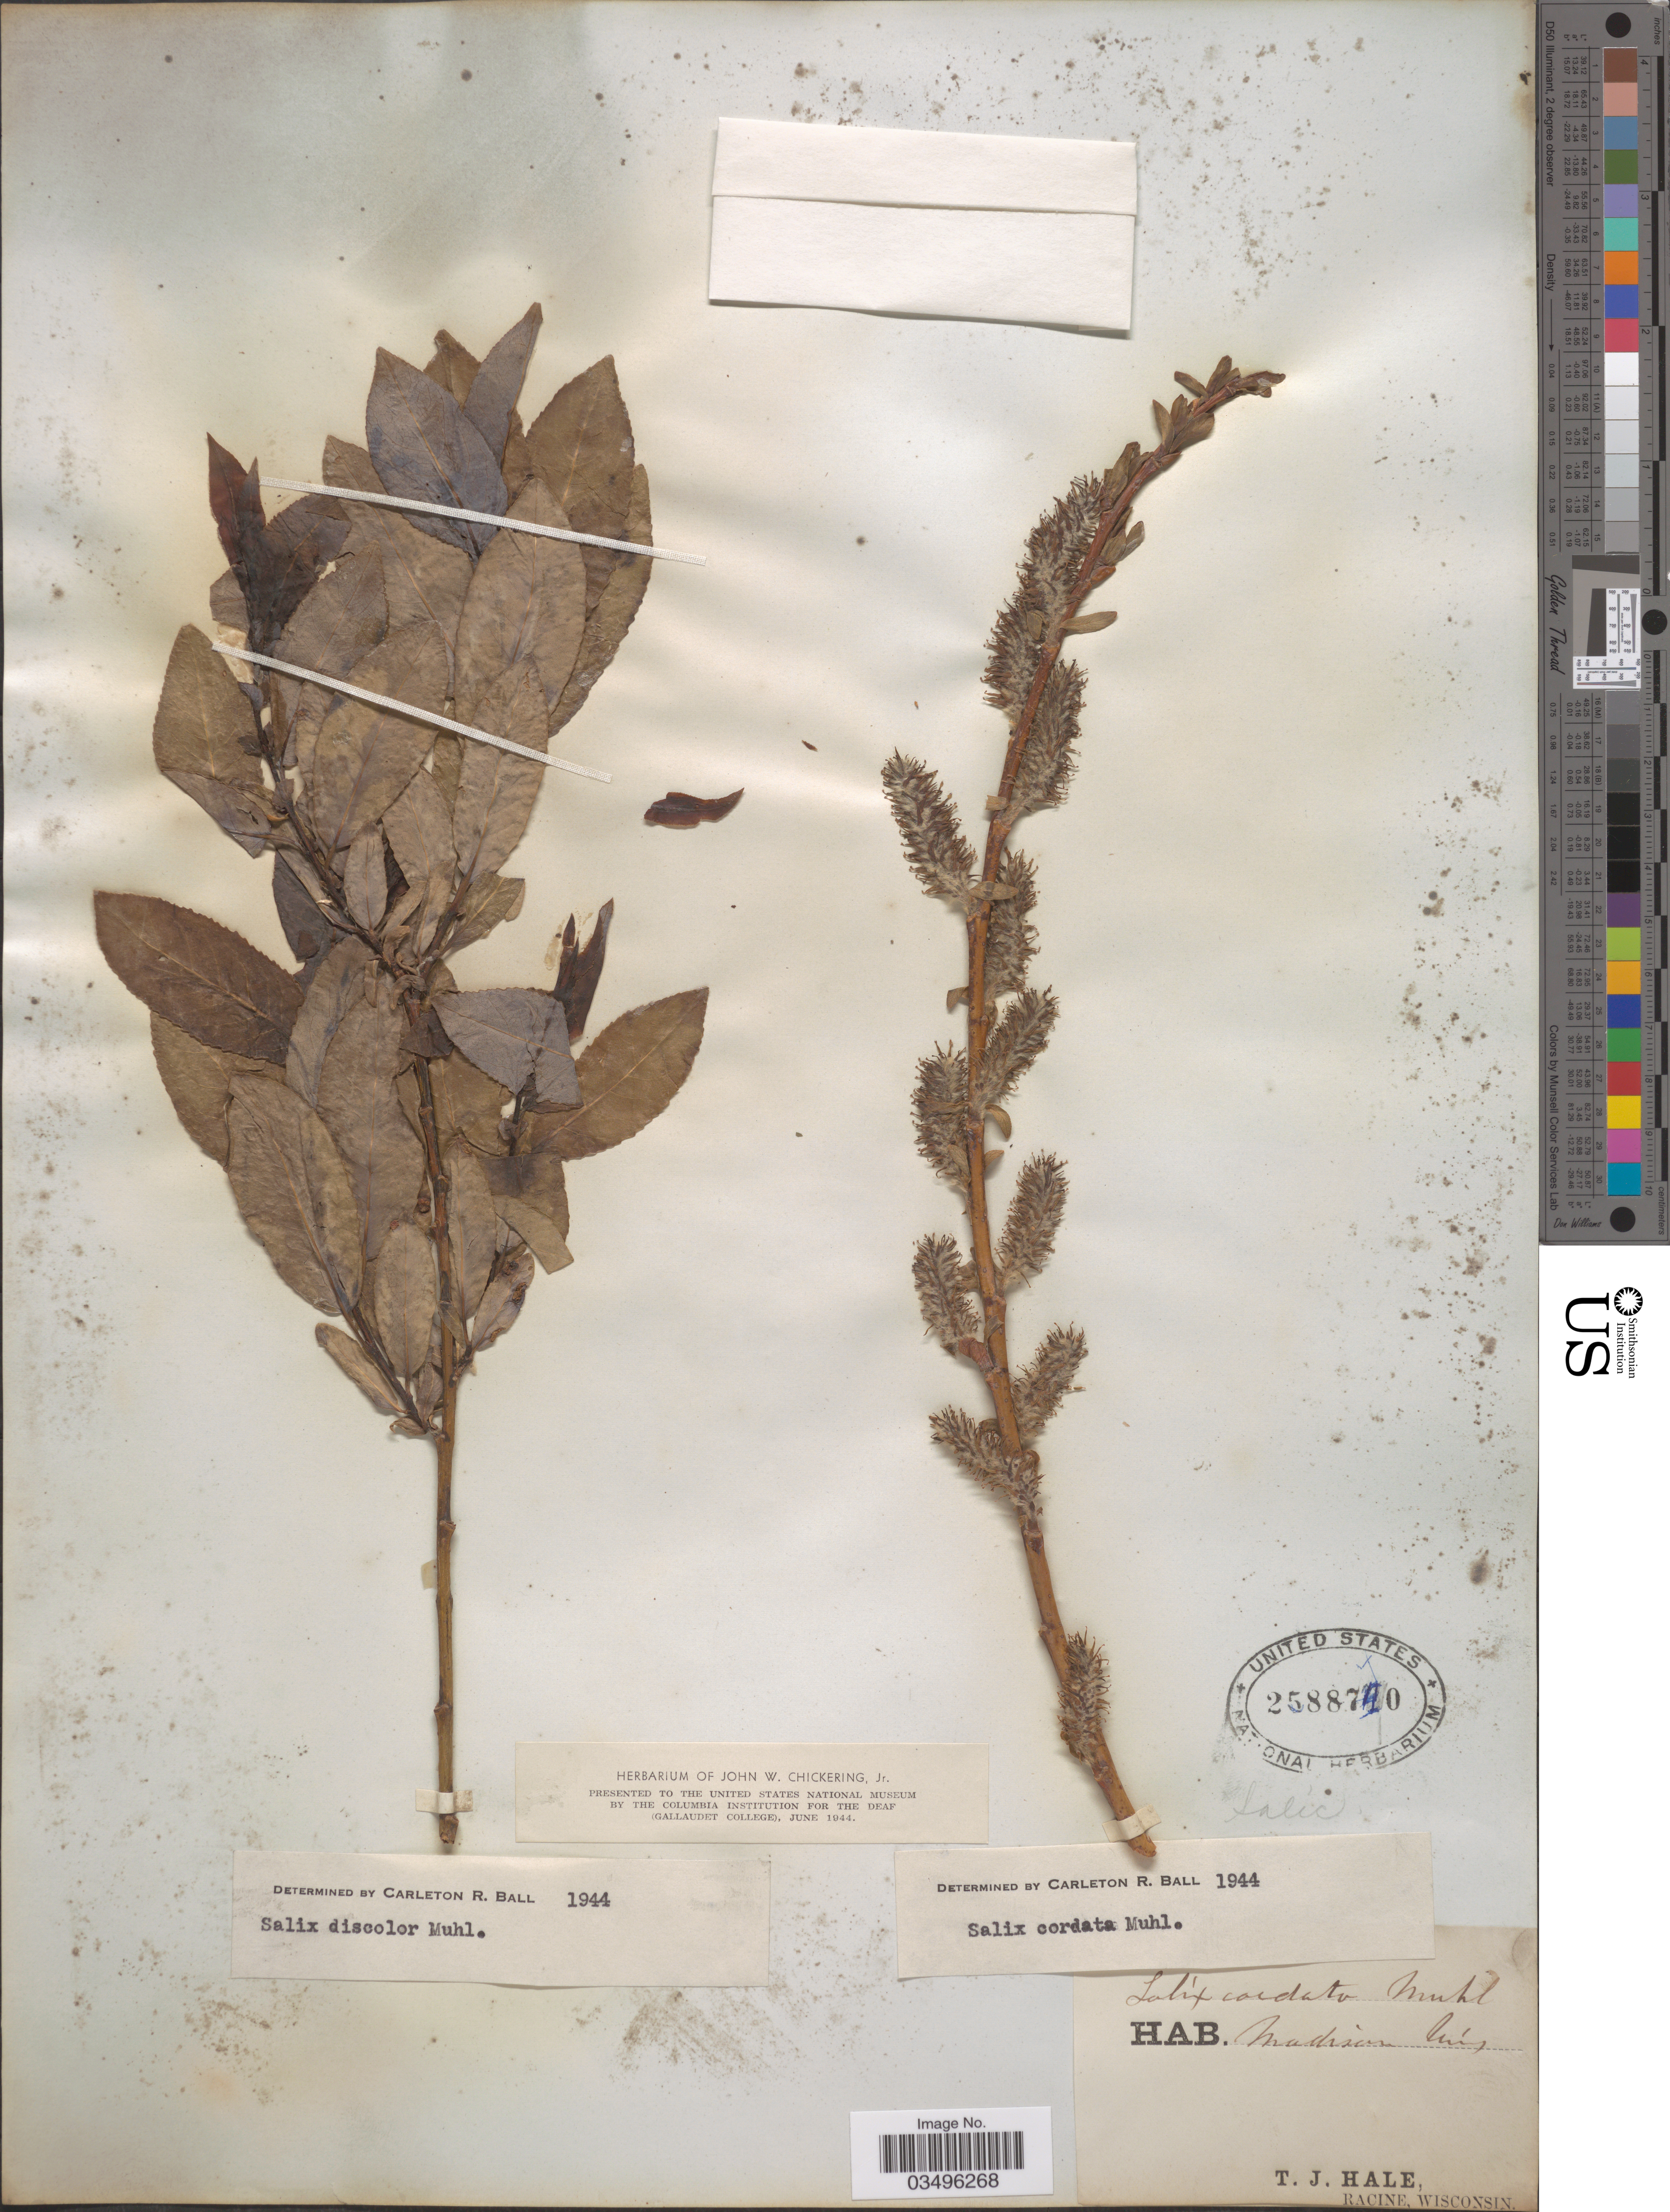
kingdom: Plantae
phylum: Tracheophyta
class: Magnoliopsida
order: Malpighiales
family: Salicaceae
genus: Salix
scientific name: Salix cordata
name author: Michx.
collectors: T. Hale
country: United States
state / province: Wisconsin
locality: Madison.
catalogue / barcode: US 2588740